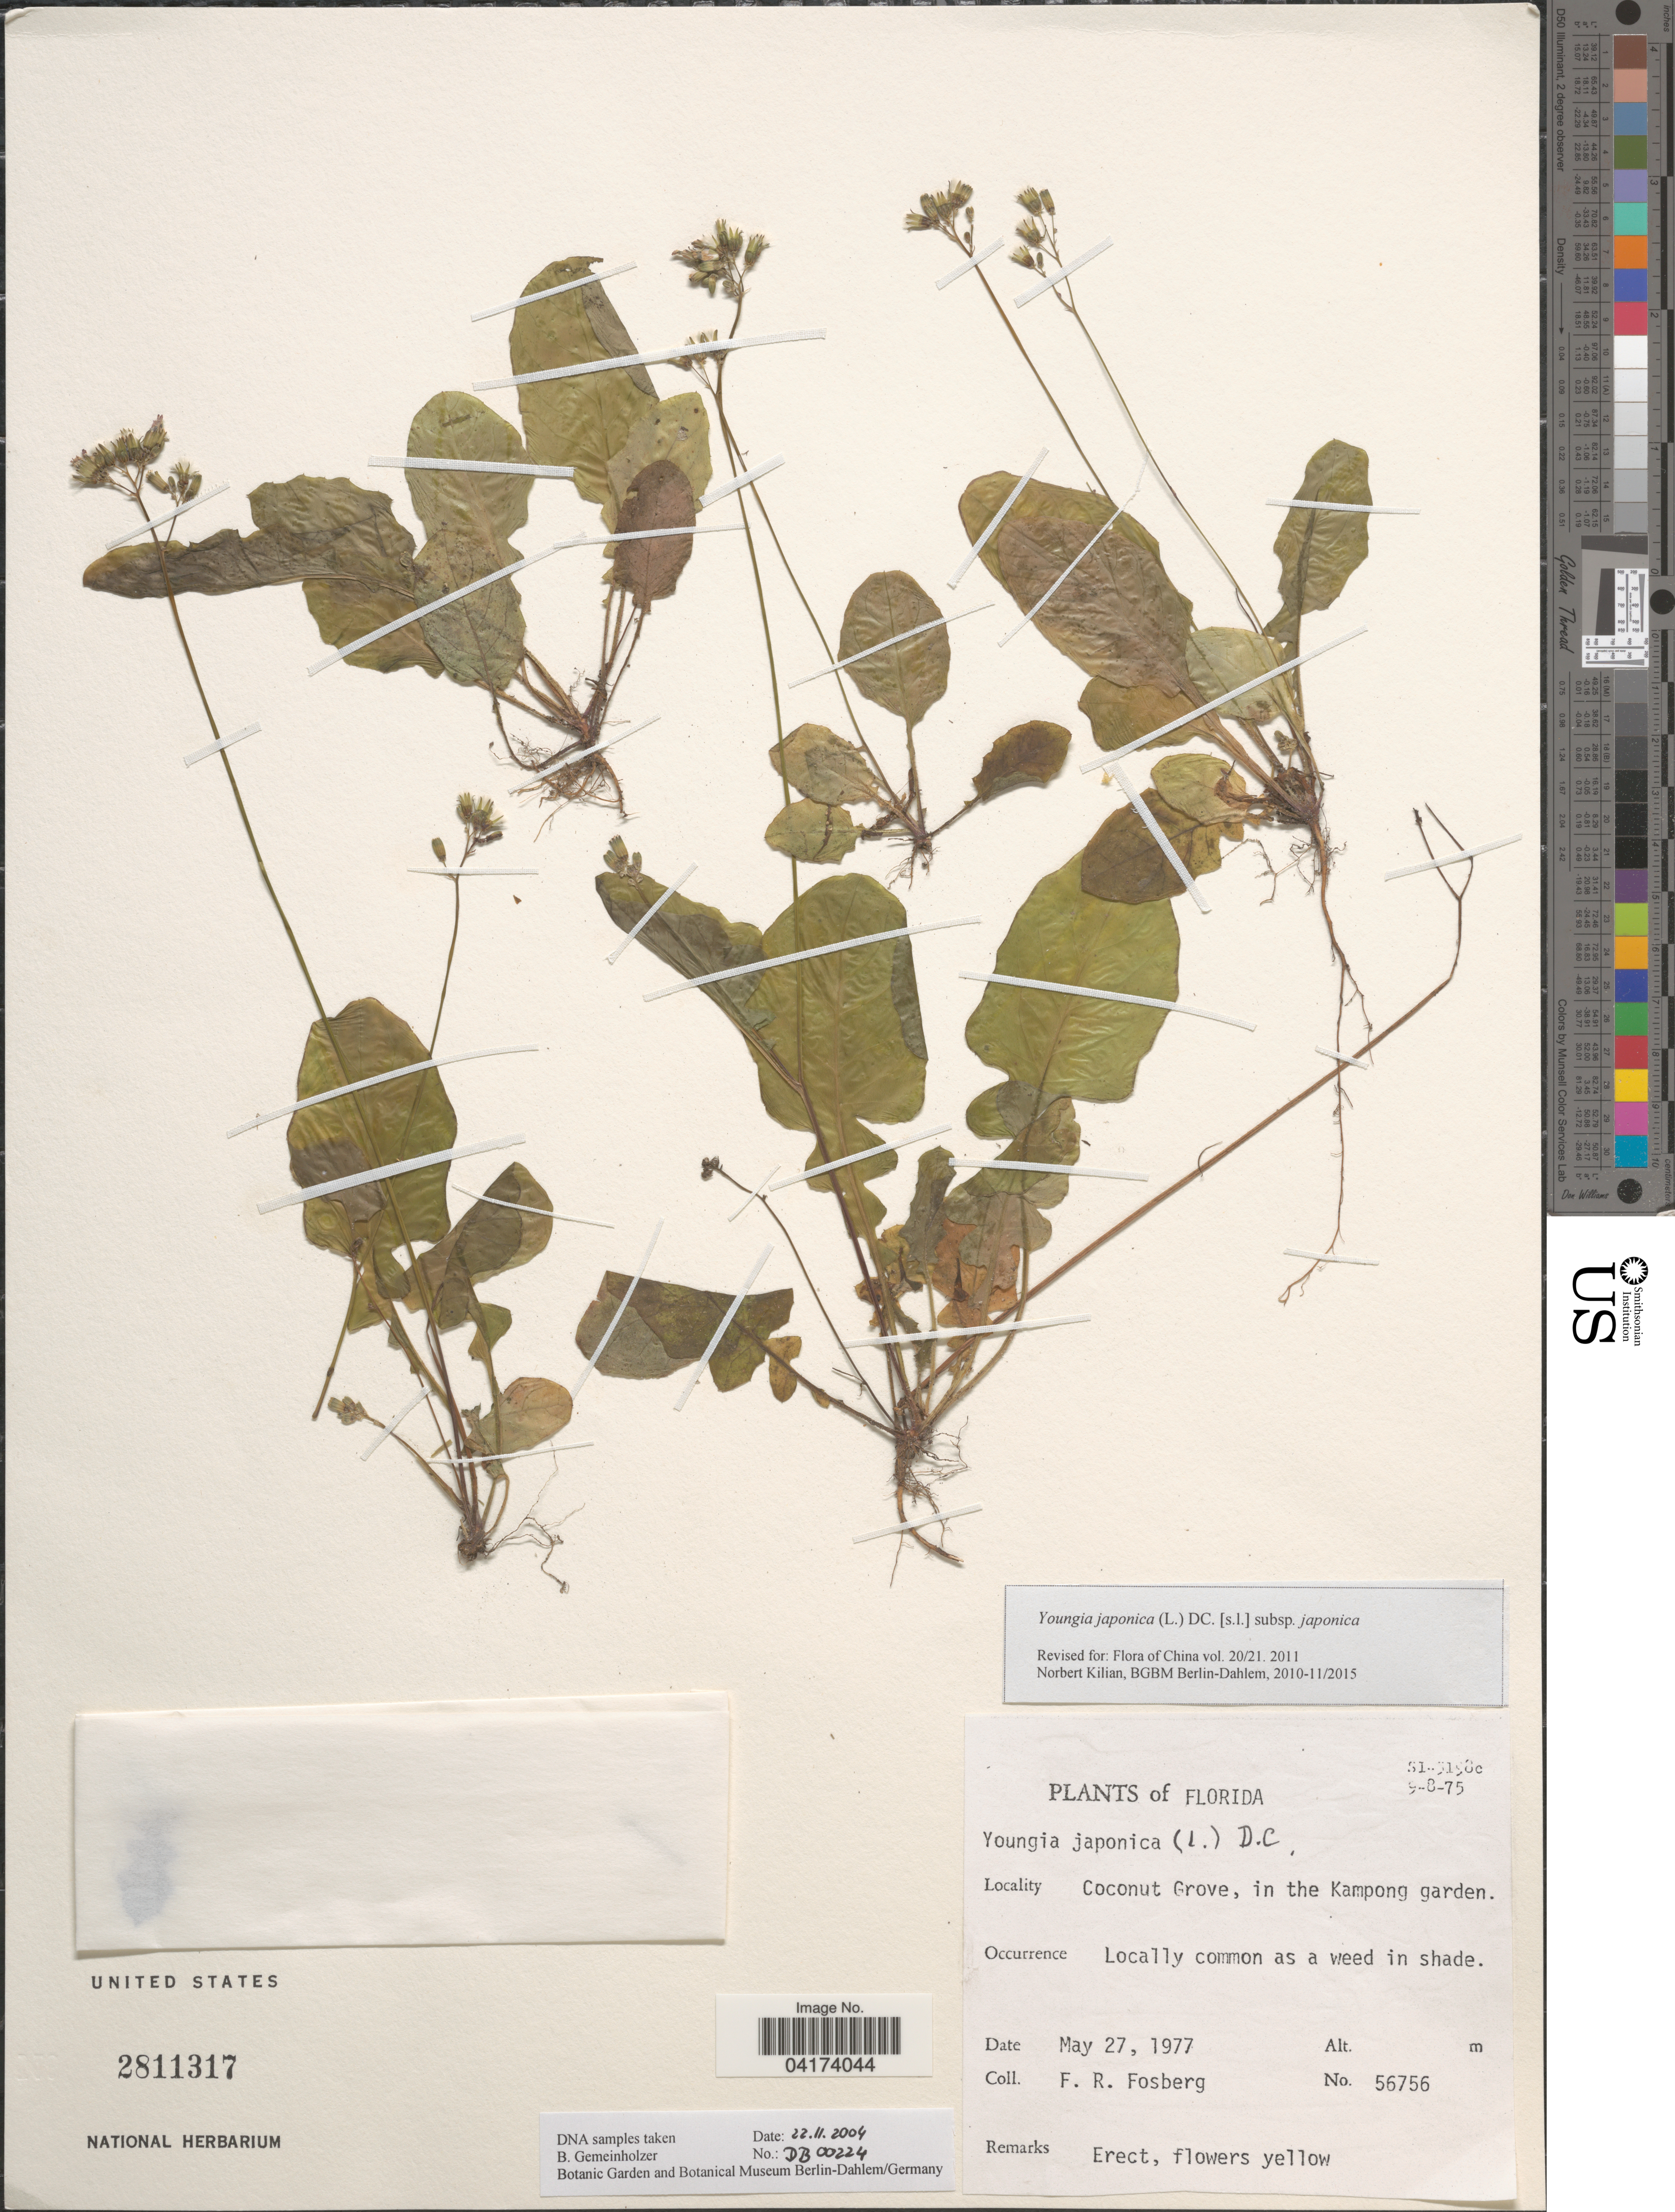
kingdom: Plantae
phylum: Tracheophyta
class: Magnoliopsida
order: Asterales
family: Asteraceae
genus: Youngia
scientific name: Youngia japonica subsp. japonica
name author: (L.) DC.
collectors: F. R. Fosberg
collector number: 56756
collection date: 1977-05-27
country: United States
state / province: Florida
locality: Coconut Grove, in the Kampong garden.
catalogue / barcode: US 2811317